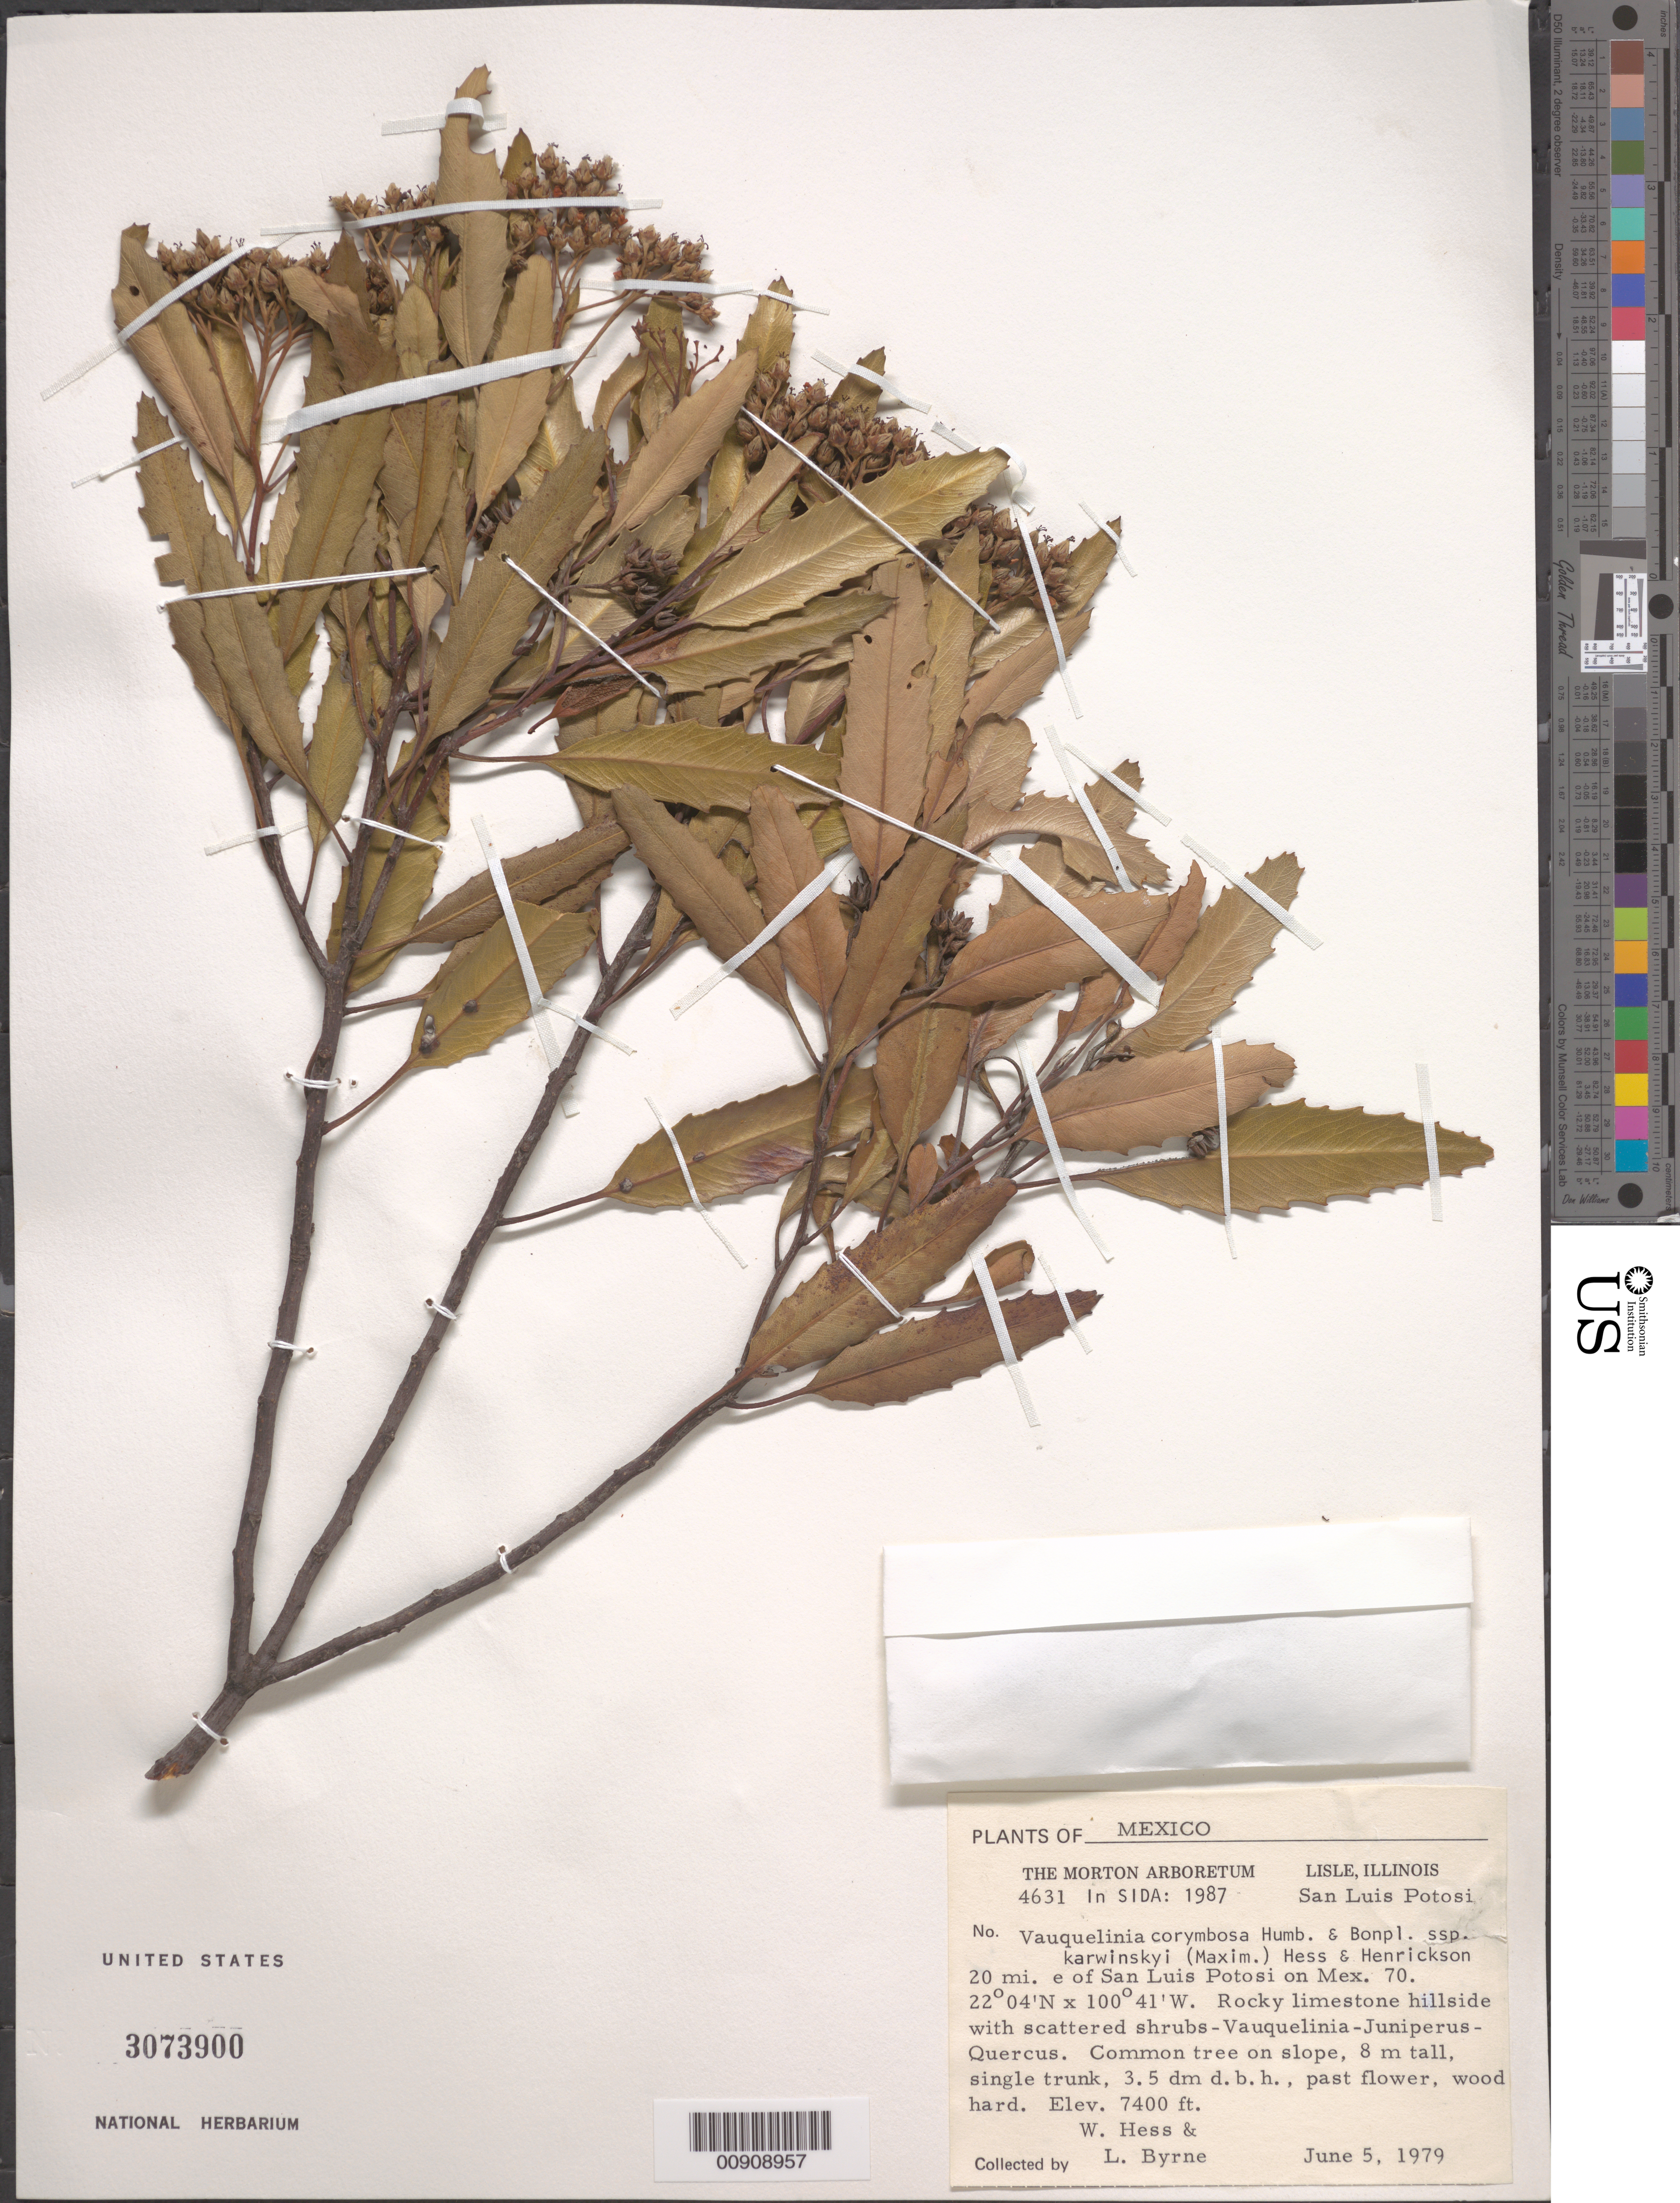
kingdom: Plantae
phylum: Tracheophyta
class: Magnoliopsida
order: Rosales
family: Rosaceae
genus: Vauquelinia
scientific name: Vauquelinia corymbosa subsp. karwinskyi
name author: (Maxim.) W.J. Hess & Henrickson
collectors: W. Hess & L. Byrne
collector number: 4631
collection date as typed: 05 Jun 1979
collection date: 1979-06-05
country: Mexico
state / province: San Luis Potosí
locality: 20 mi. E of San Luis Potosí on Mex. 70.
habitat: Rocky limestone hillside with scattered shrubs-Vauquelinia-Juniperus, Quercus. Common tree on slope.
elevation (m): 2256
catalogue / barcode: US 3073900